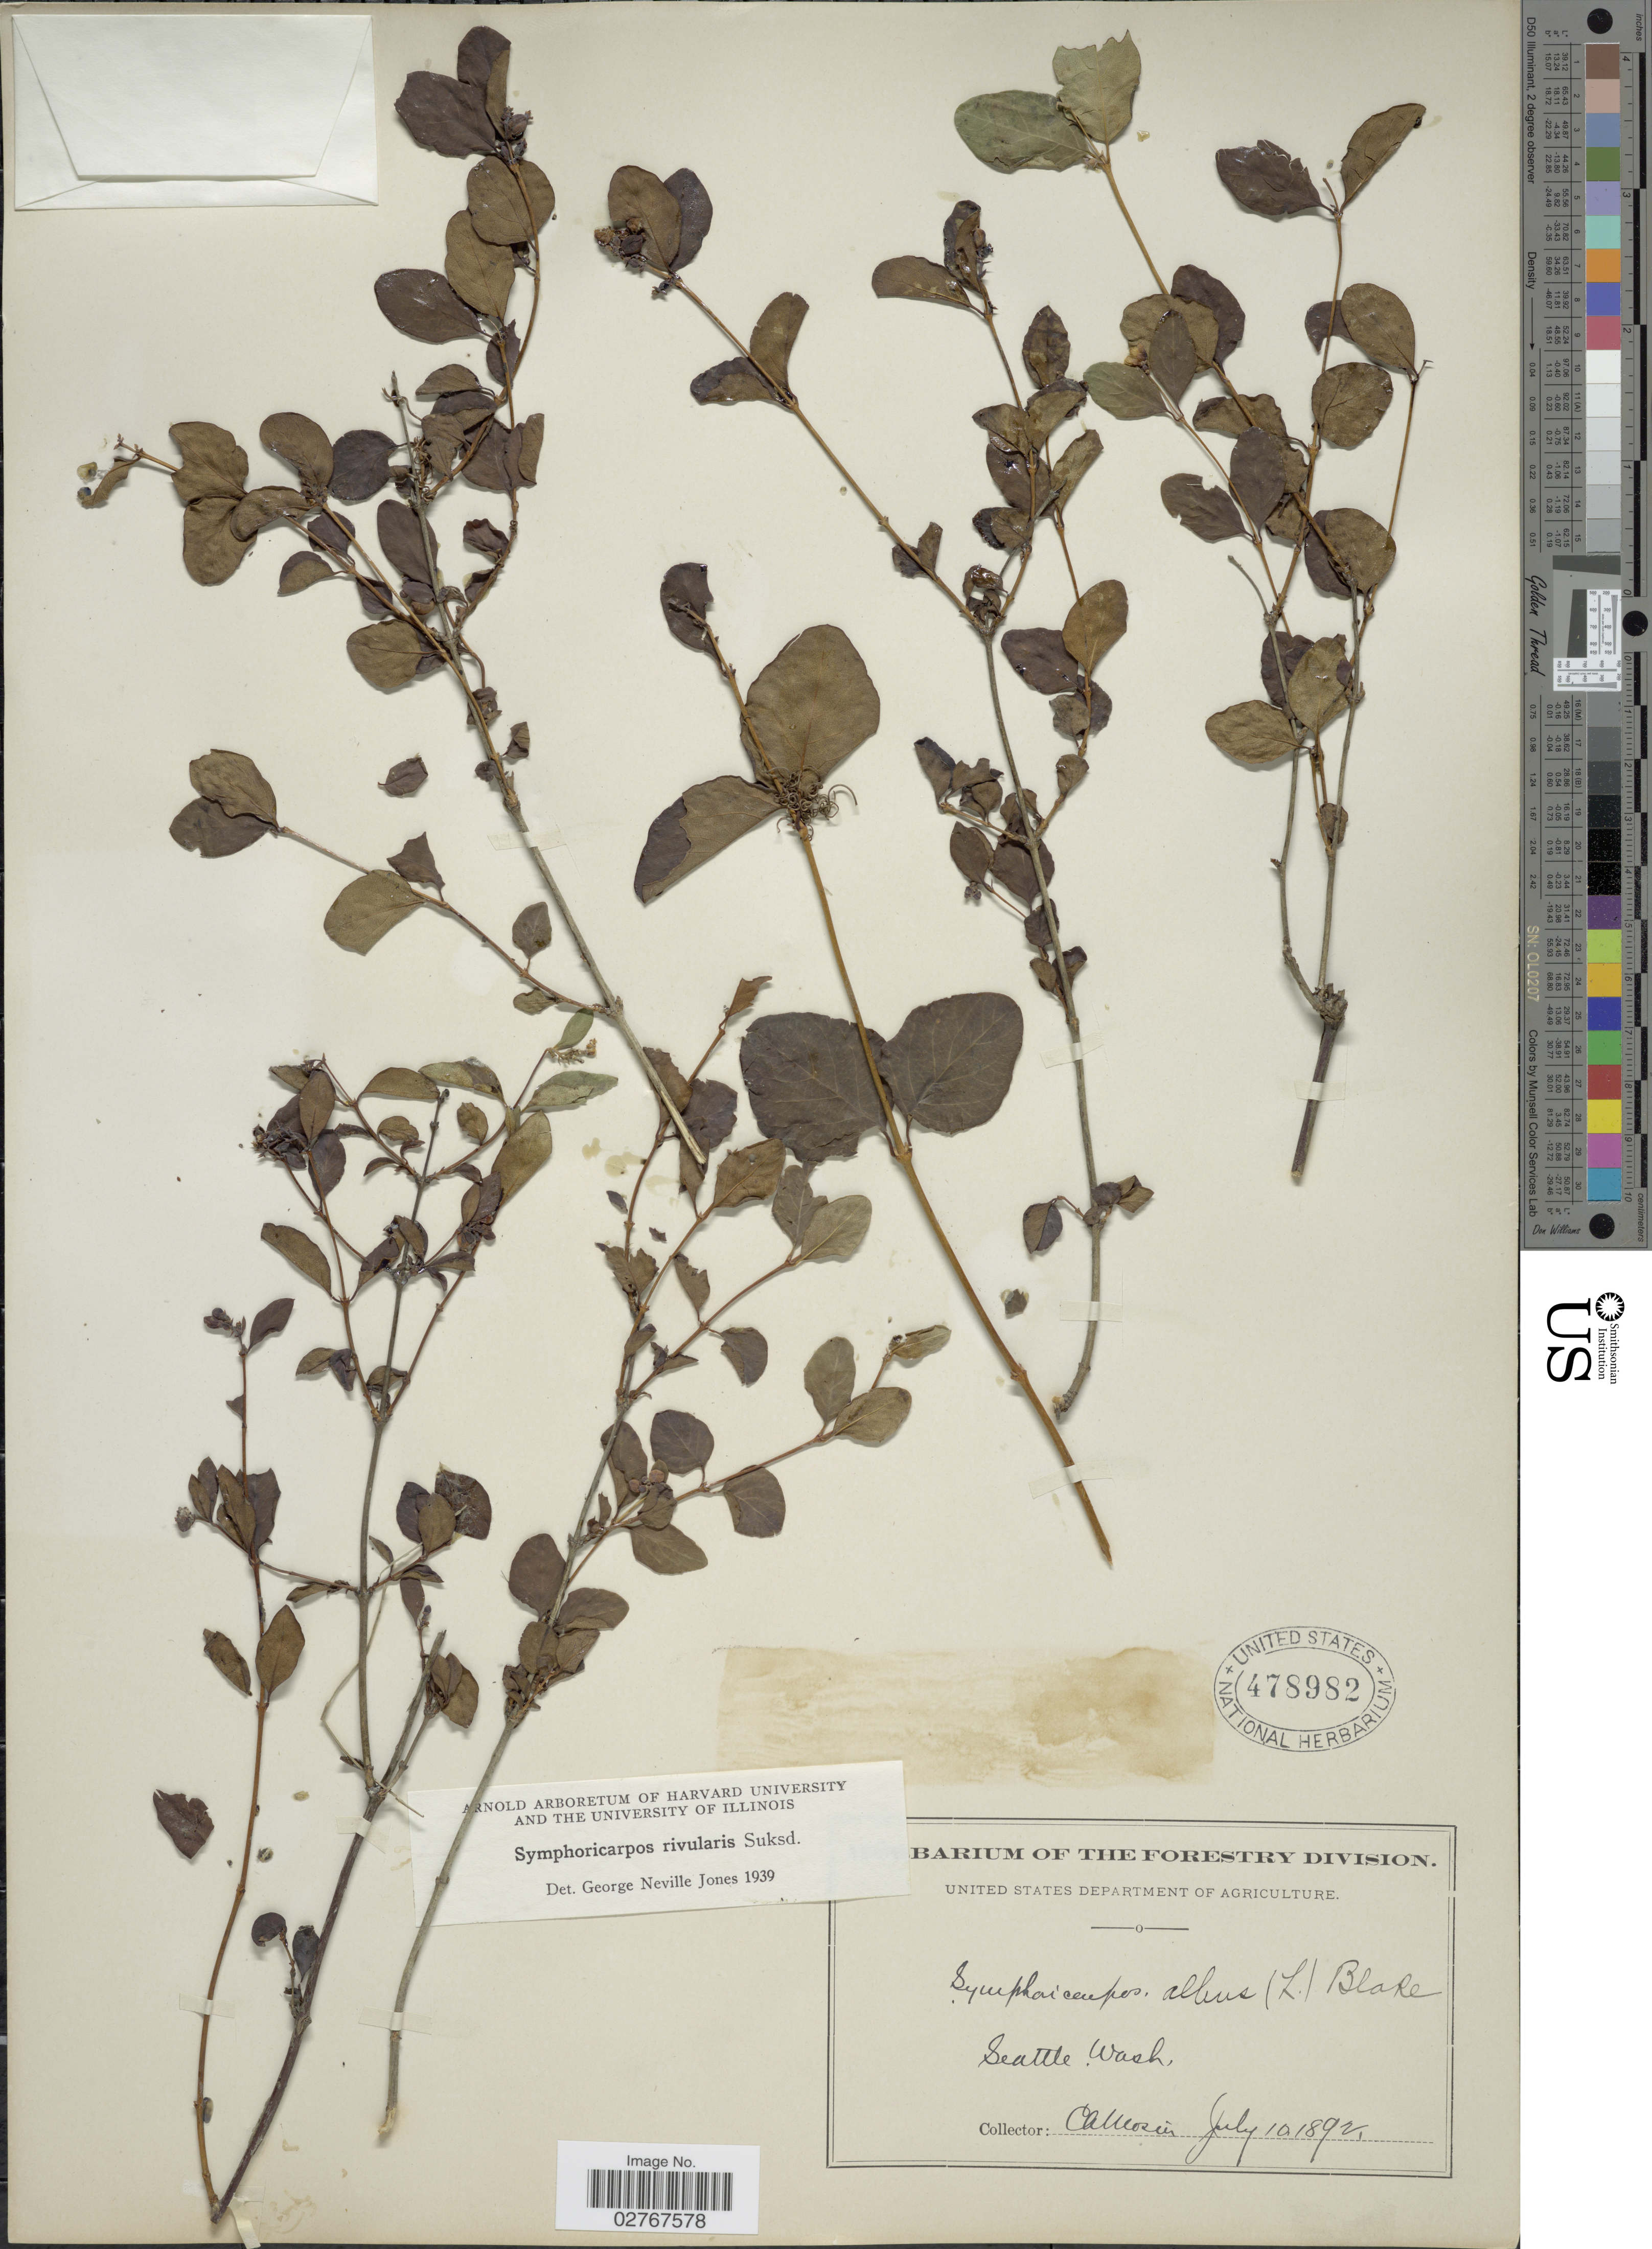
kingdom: Plantae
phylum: Tracheophyta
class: Magnoliopsida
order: Dipsacales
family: Caprifoliaceae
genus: Symphoricarpos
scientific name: Symphoricarpos rivularis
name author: Suksd.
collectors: C. A. Mosier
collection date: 1892-07-10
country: United States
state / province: Washington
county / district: King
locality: Seattle.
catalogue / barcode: US 478982